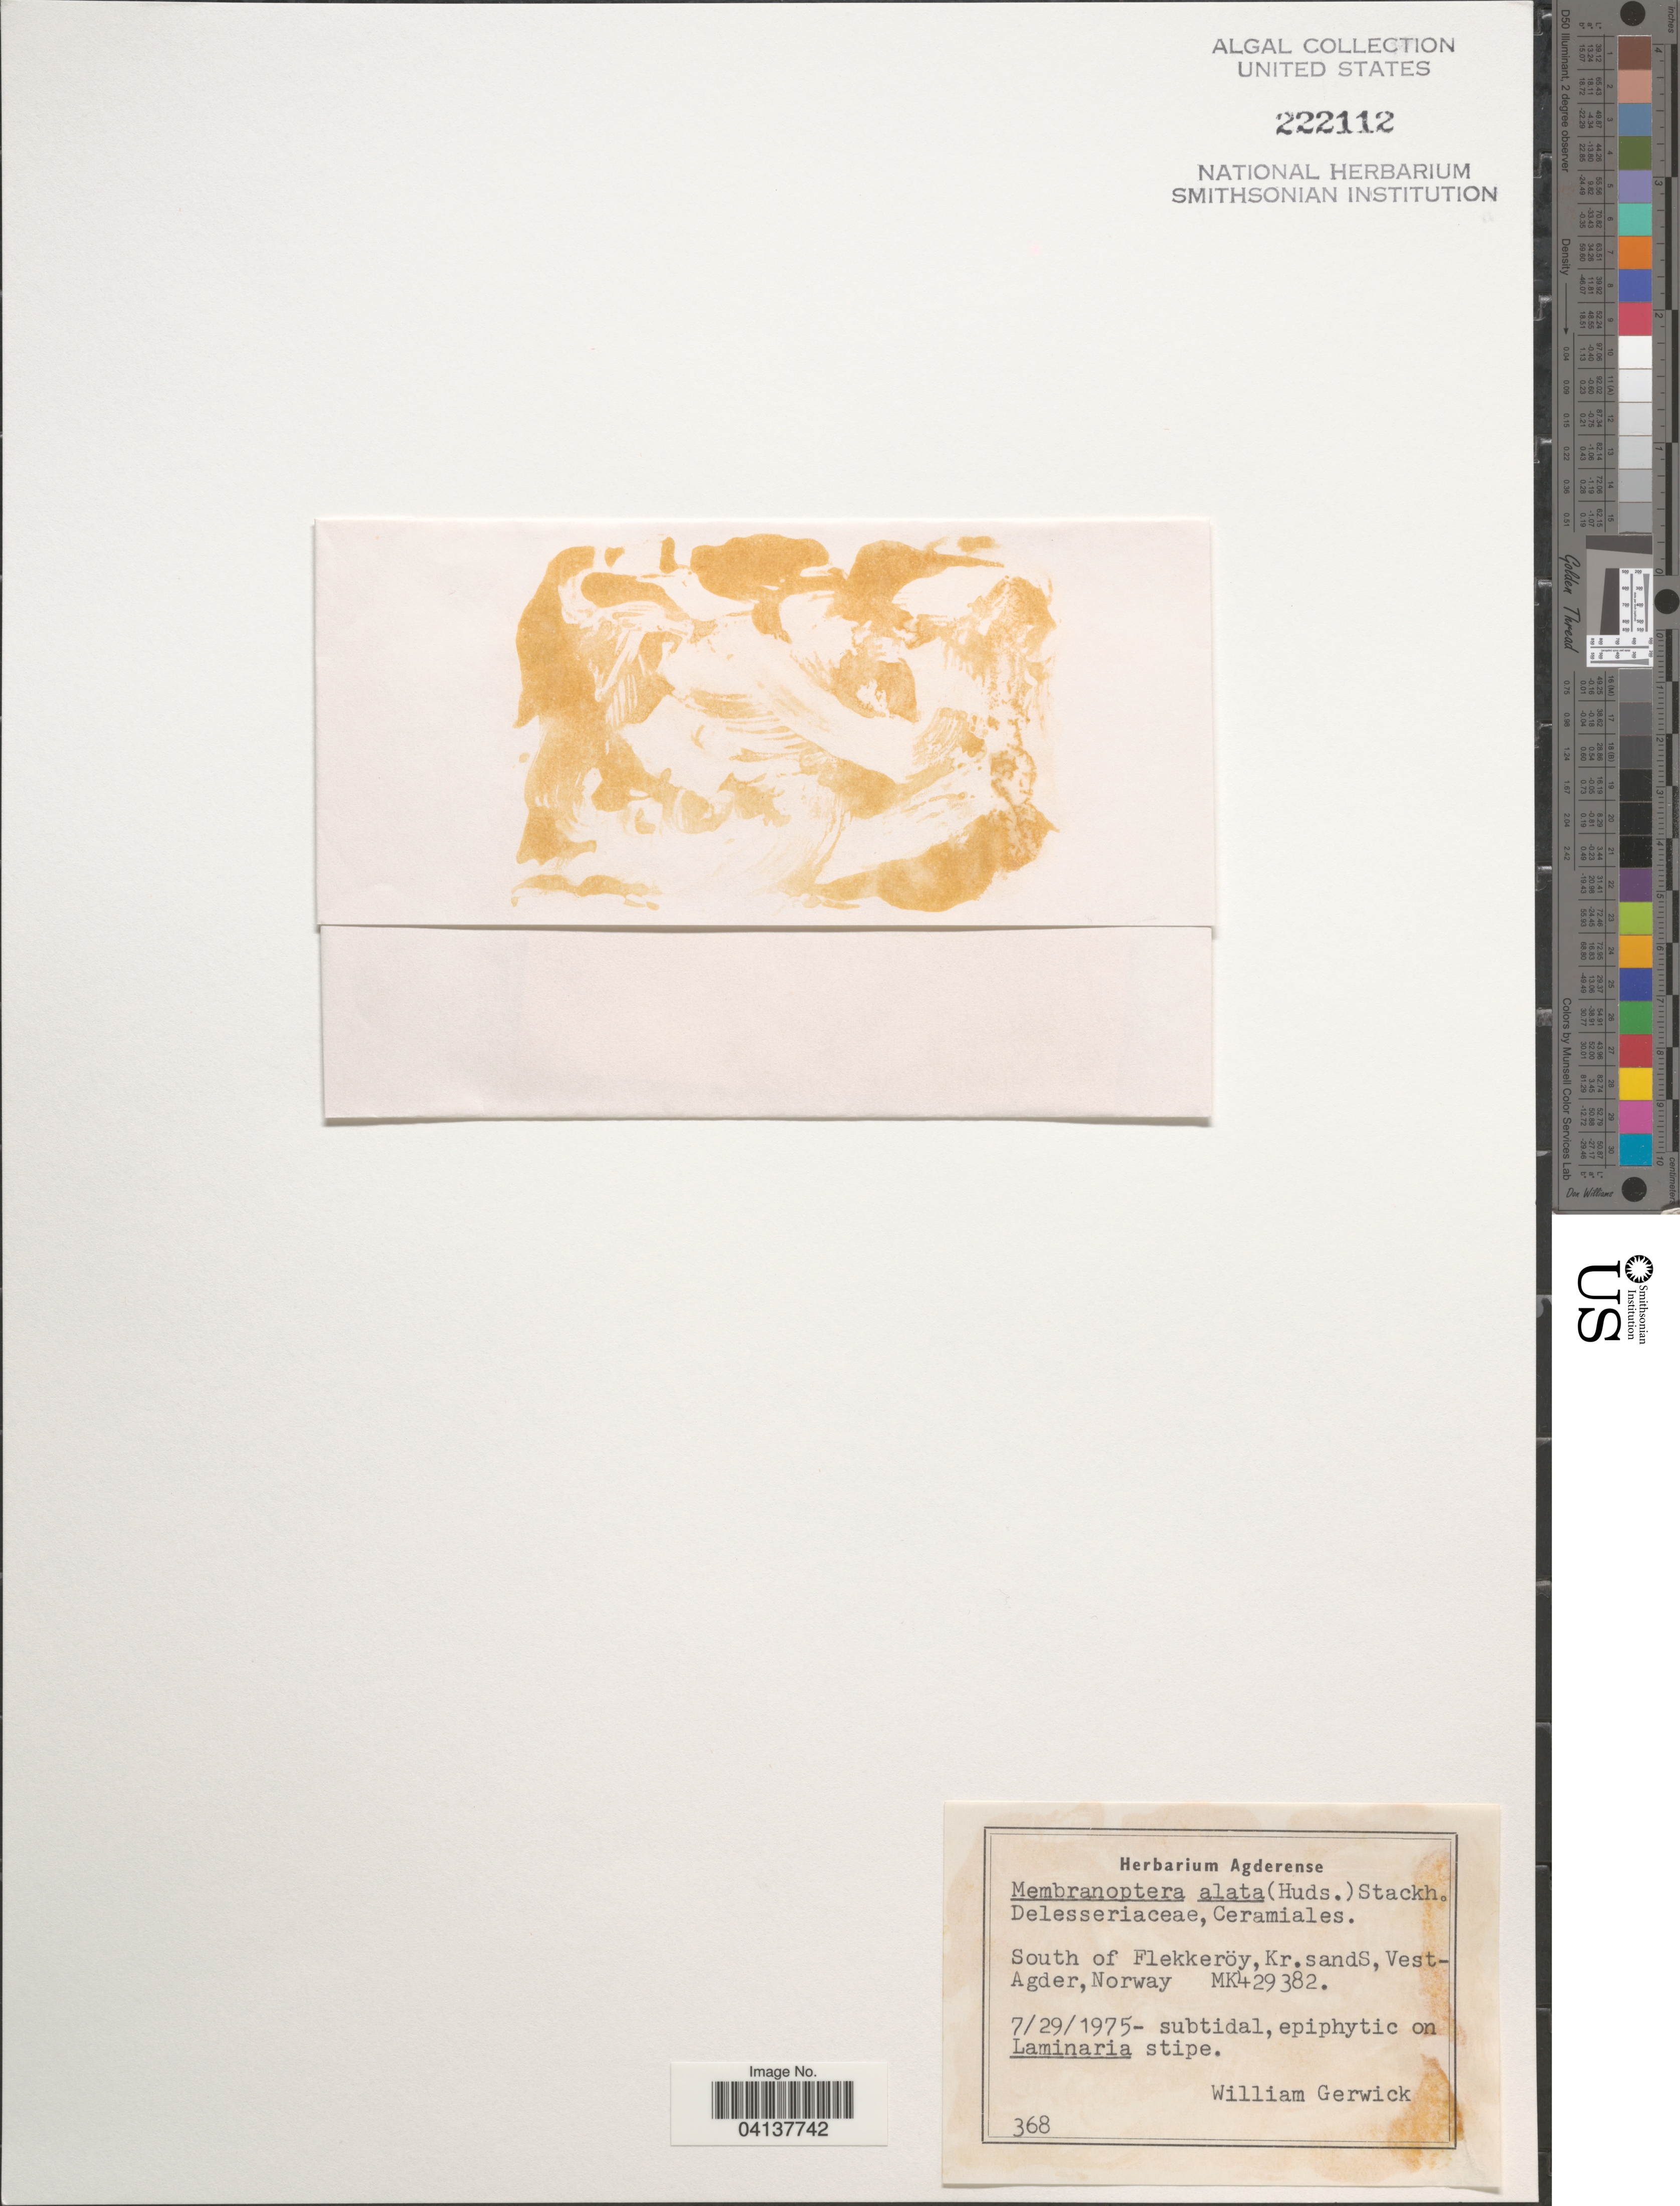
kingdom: Plantae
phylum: Rhodophyta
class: Florideophyceae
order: Ceramiales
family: Delesseriaceae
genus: Membranoptera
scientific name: Membranoptera alata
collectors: W. Gerwick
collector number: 368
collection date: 1975-07-29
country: Norway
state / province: Vest-Agder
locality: South of Flekkeröy, Kr. sands. MK429382.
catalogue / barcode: US 222112